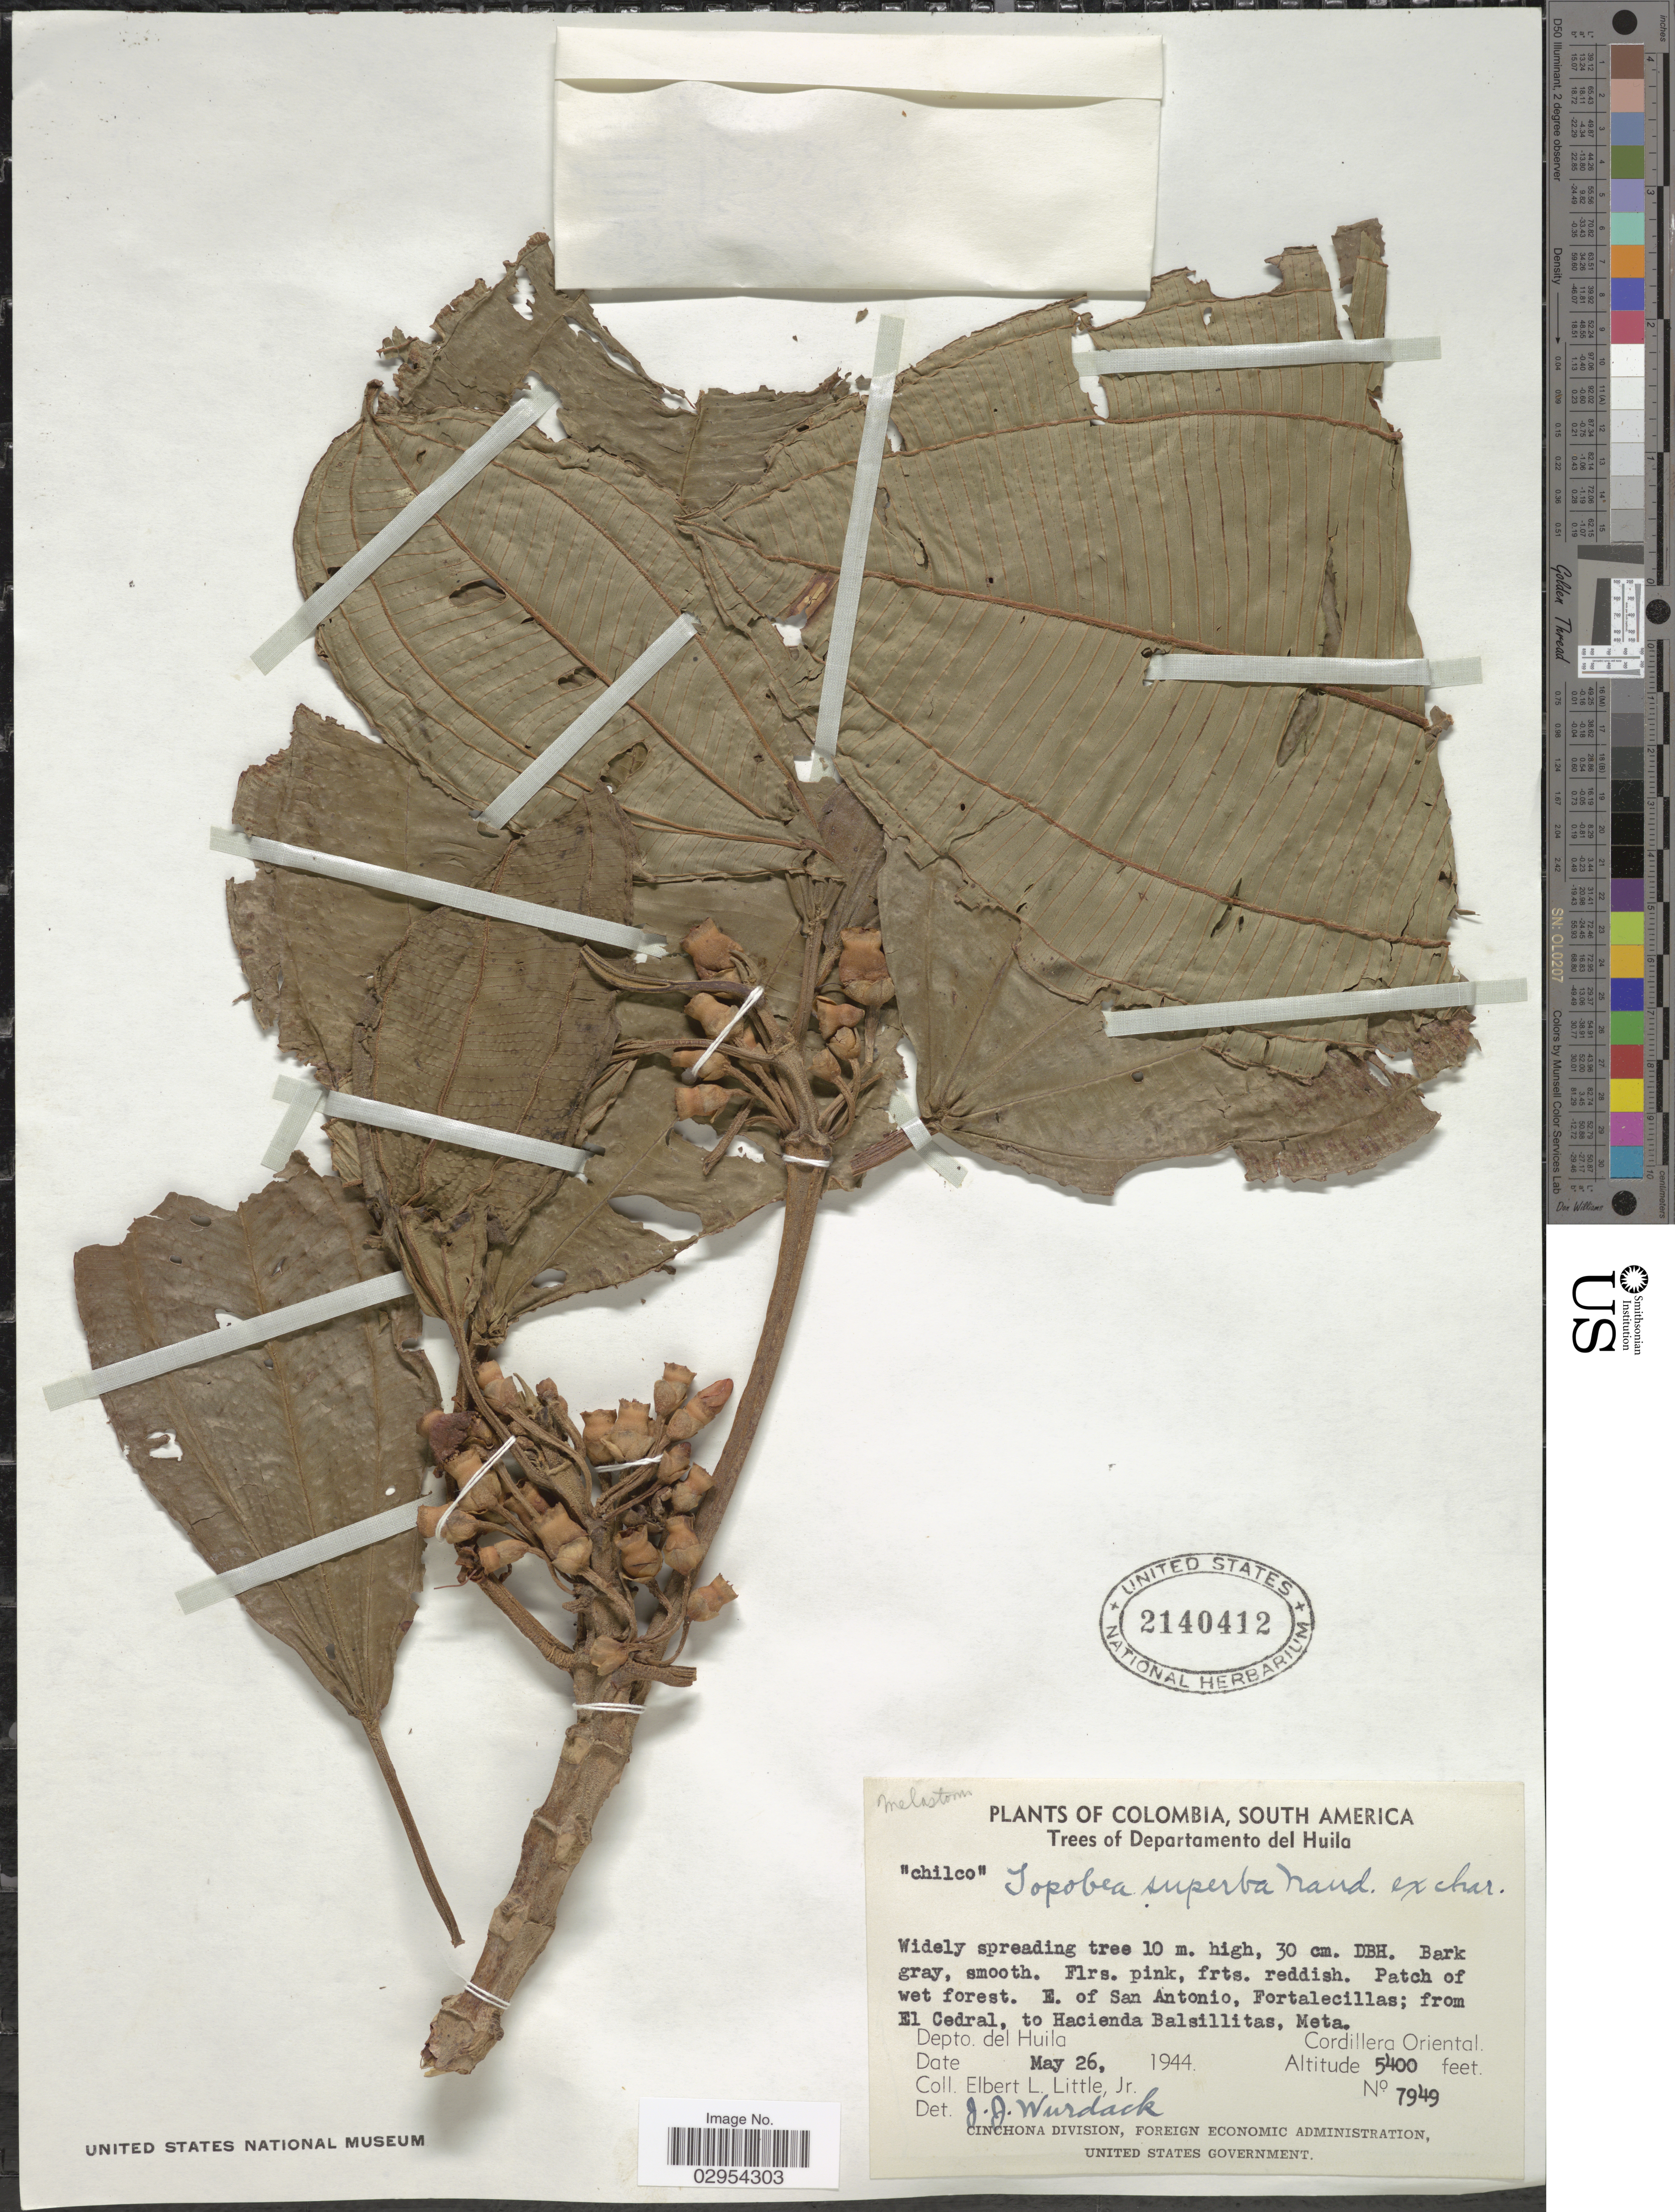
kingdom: Plantae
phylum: Tracheophyta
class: Magnoliopsida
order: Myrtales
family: Melastomataceae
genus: Topobea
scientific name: Topobea superba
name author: Naudin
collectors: E. L. Little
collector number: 7949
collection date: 1944-05-26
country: Colombia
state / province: Huila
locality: E. of San Antonio, Fortalecillas; from El Cedral, to Hacienda Balsillitas, Meta. Depto. del Huila, Cordillera Oriental.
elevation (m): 1646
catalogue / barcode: US 2140412